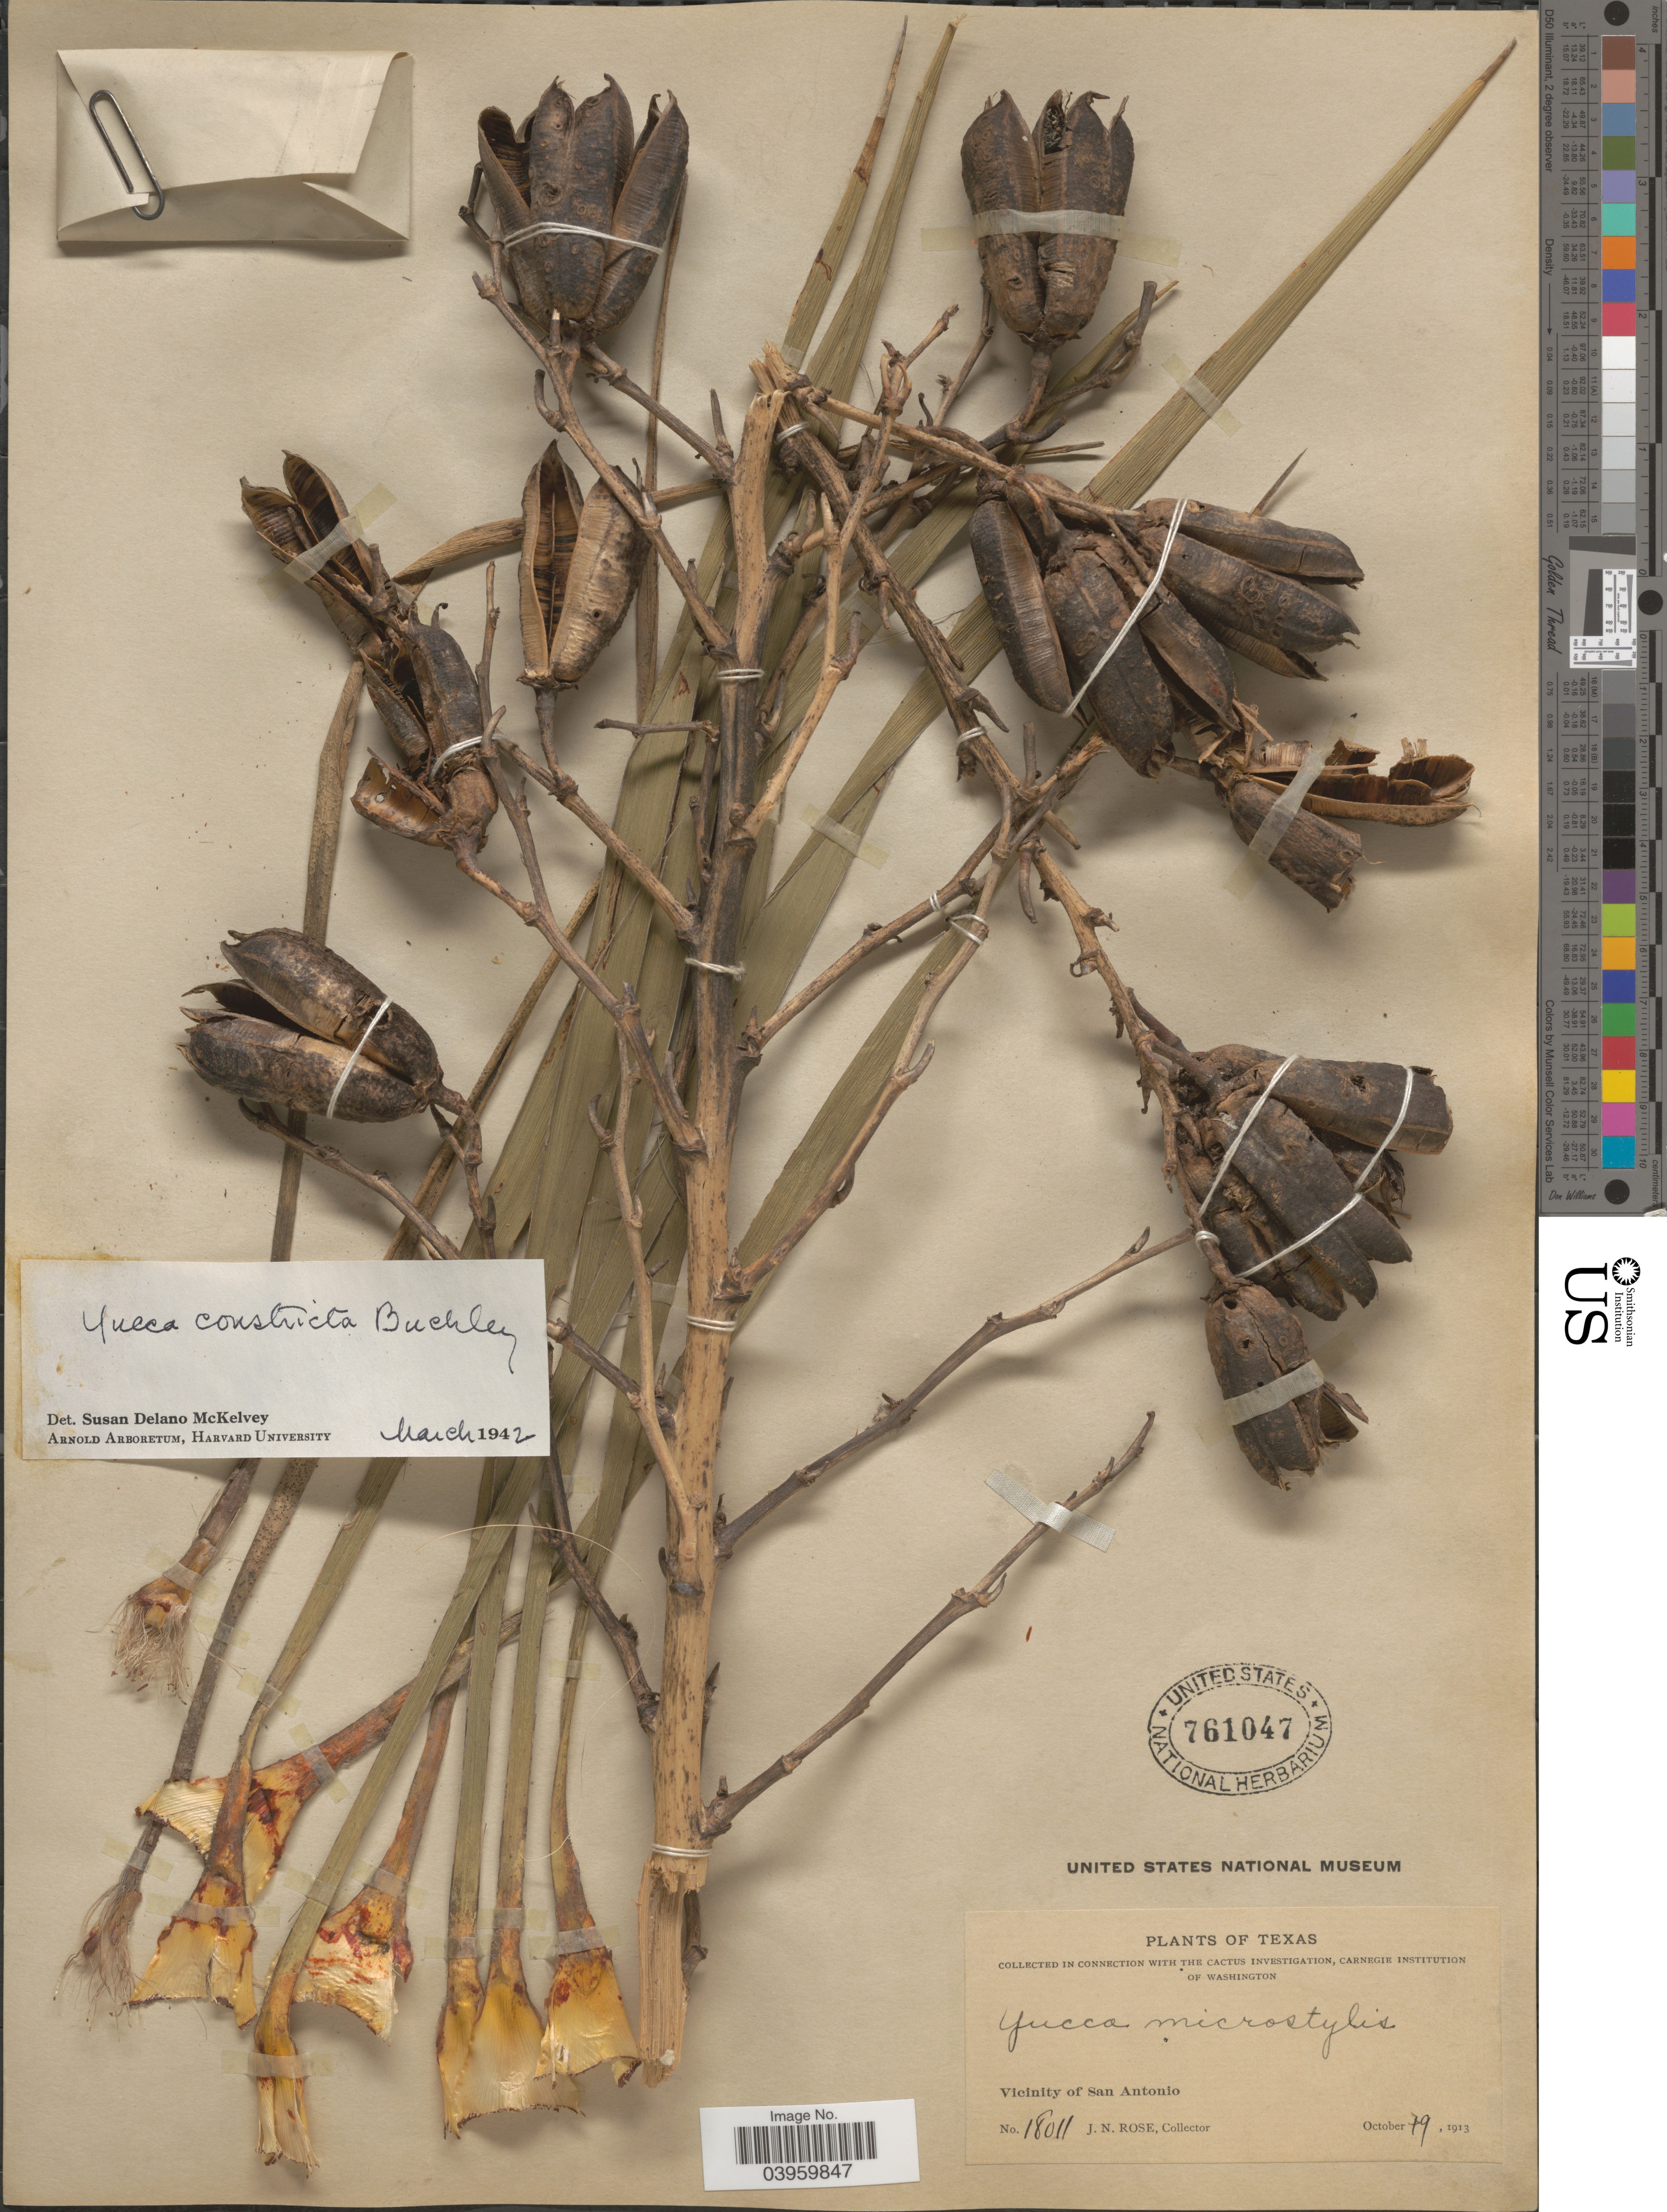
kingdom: Plantae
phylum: Tracheophyta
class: Liliopsida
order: Asparagales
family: Asparagaceae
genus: Yucca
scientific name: Yucca constricta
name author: Buckley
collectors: J. N. Rose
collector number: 18011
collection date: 1913-10-19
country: United States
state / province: Texas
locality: Vicinity of San Antonio.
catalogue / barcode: US 761047